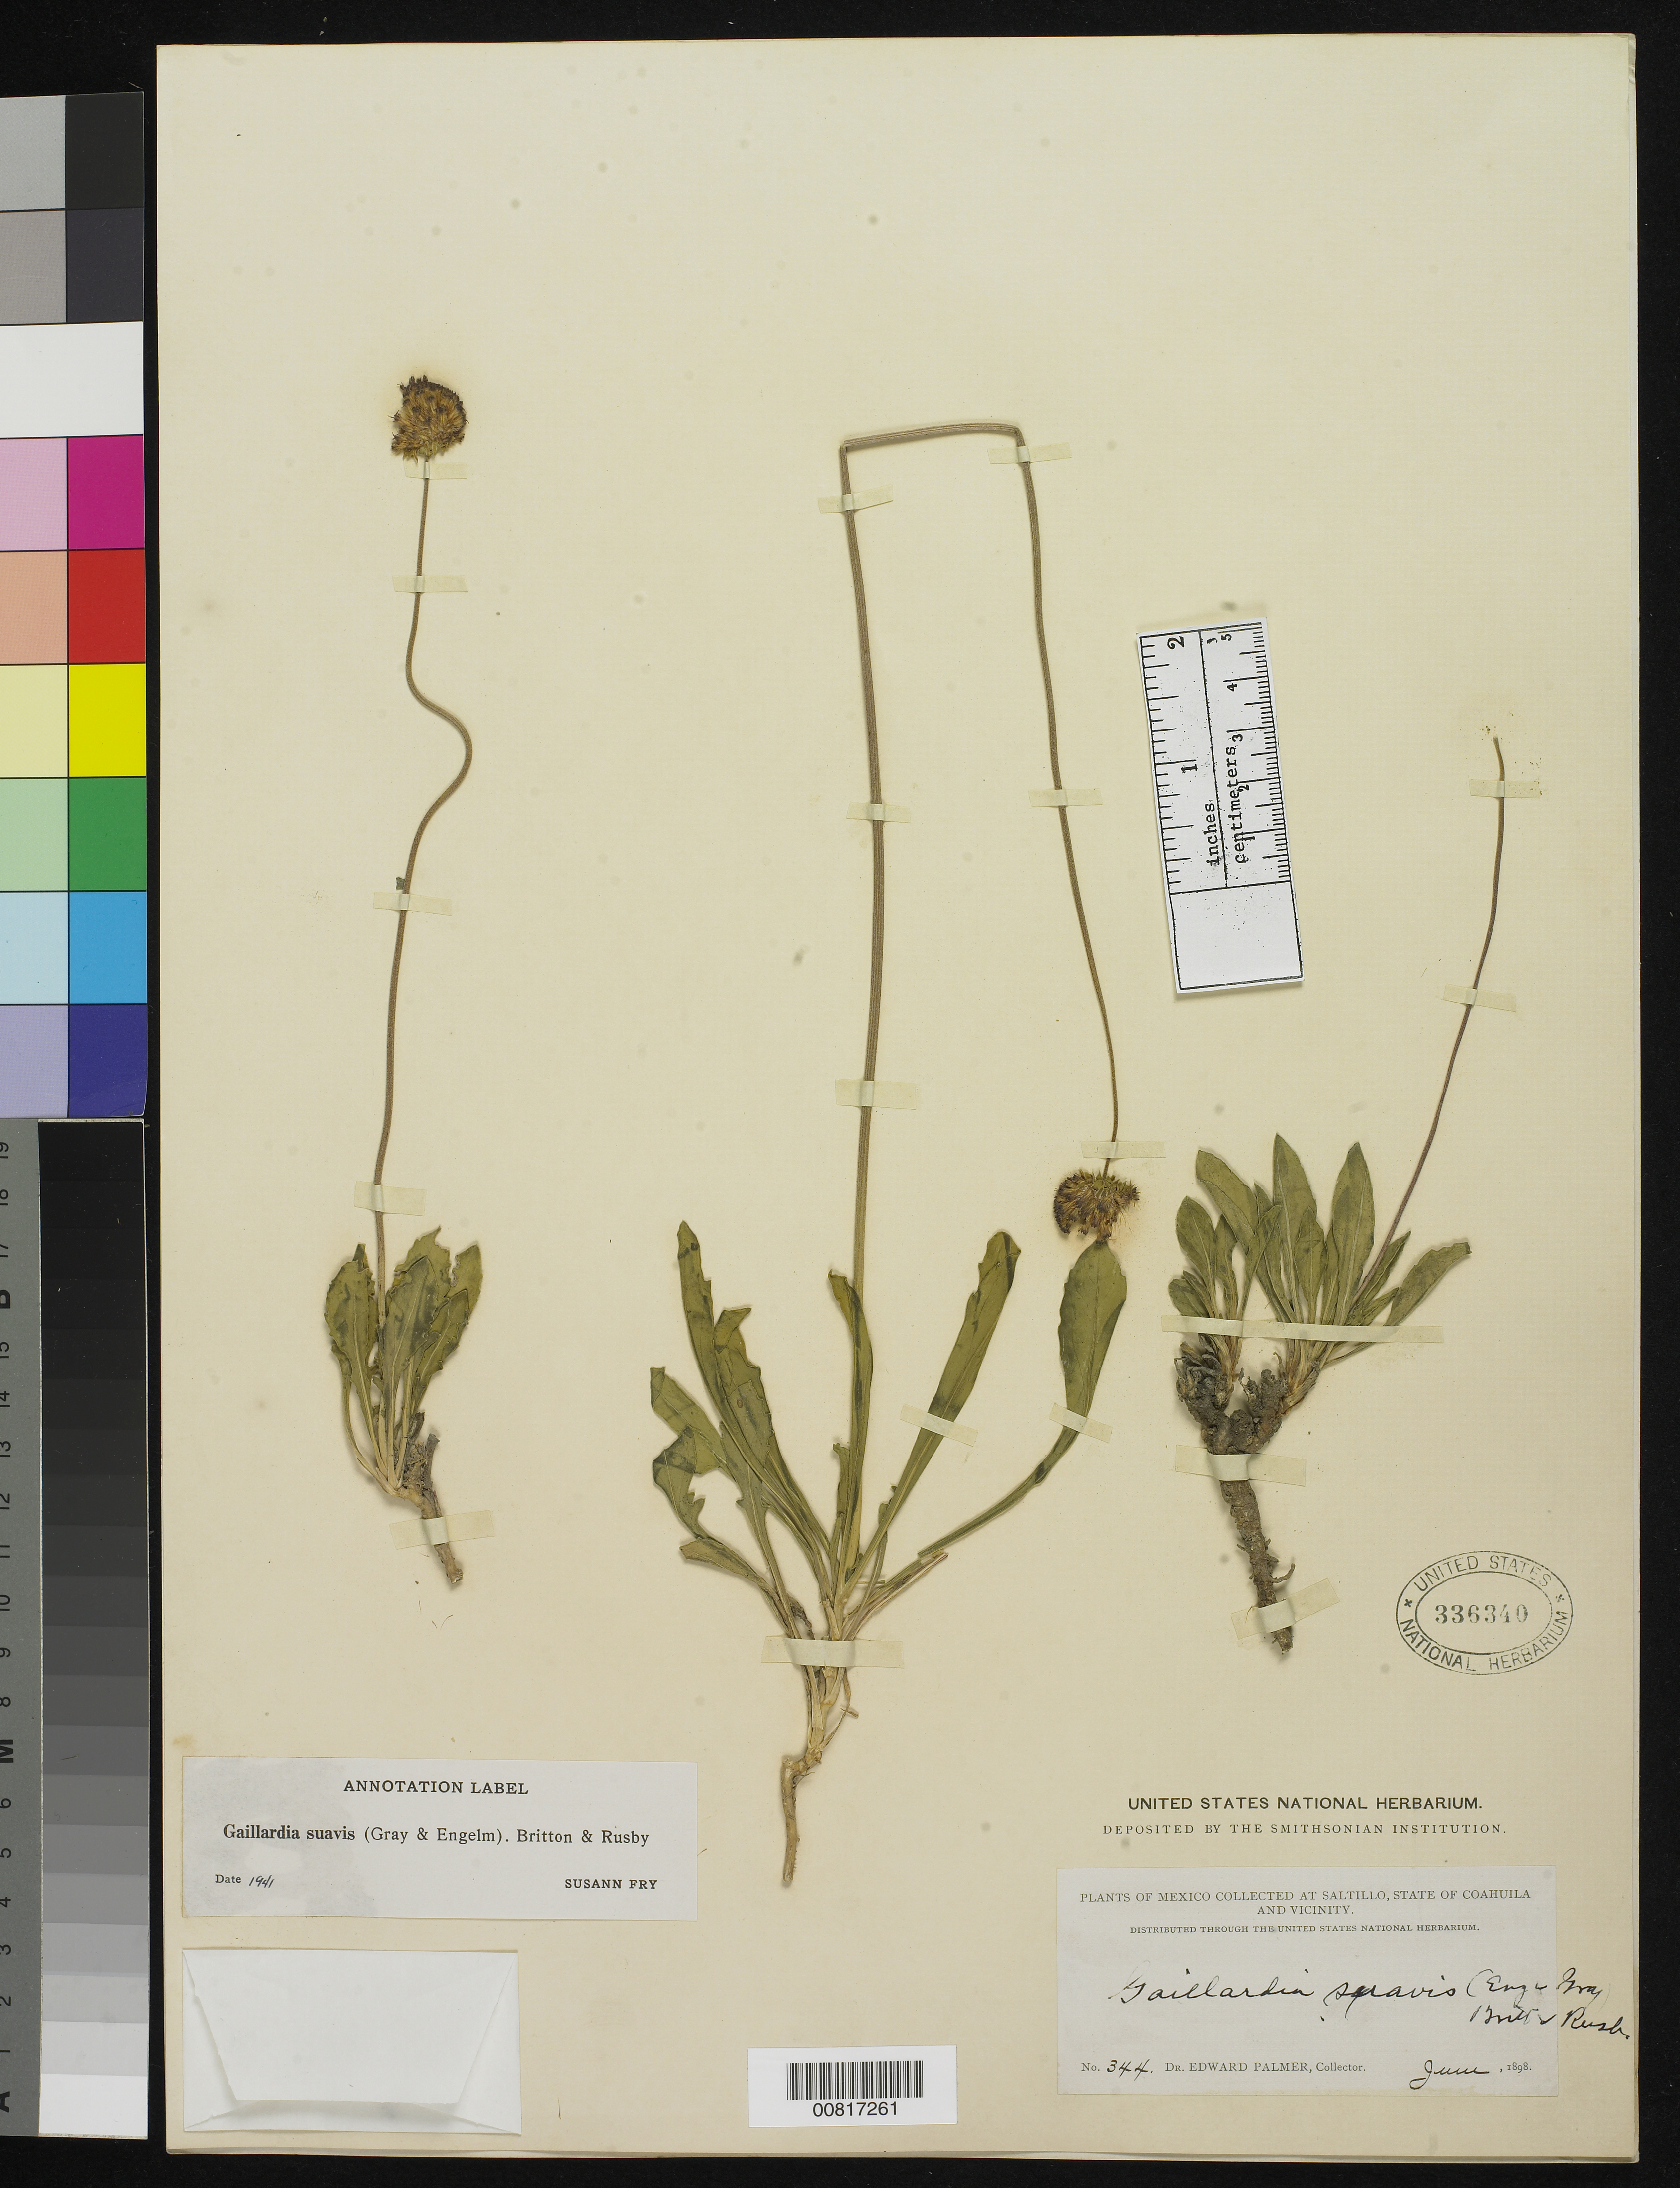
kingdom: Plantae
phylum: Tracheophyta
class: Magnoliopsida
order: Asterales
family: Asteraceae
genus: Gaillardia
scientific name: Gaillardia suavis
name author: (A. Gray & Engelm.) Britton & Rusby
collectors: E. Palmer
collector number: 344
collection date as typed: Jun 1898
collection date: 1898-06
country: Mexico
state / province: Coahuila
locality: Saltillo, Coahuila and vicinity.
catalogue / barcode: US 336340